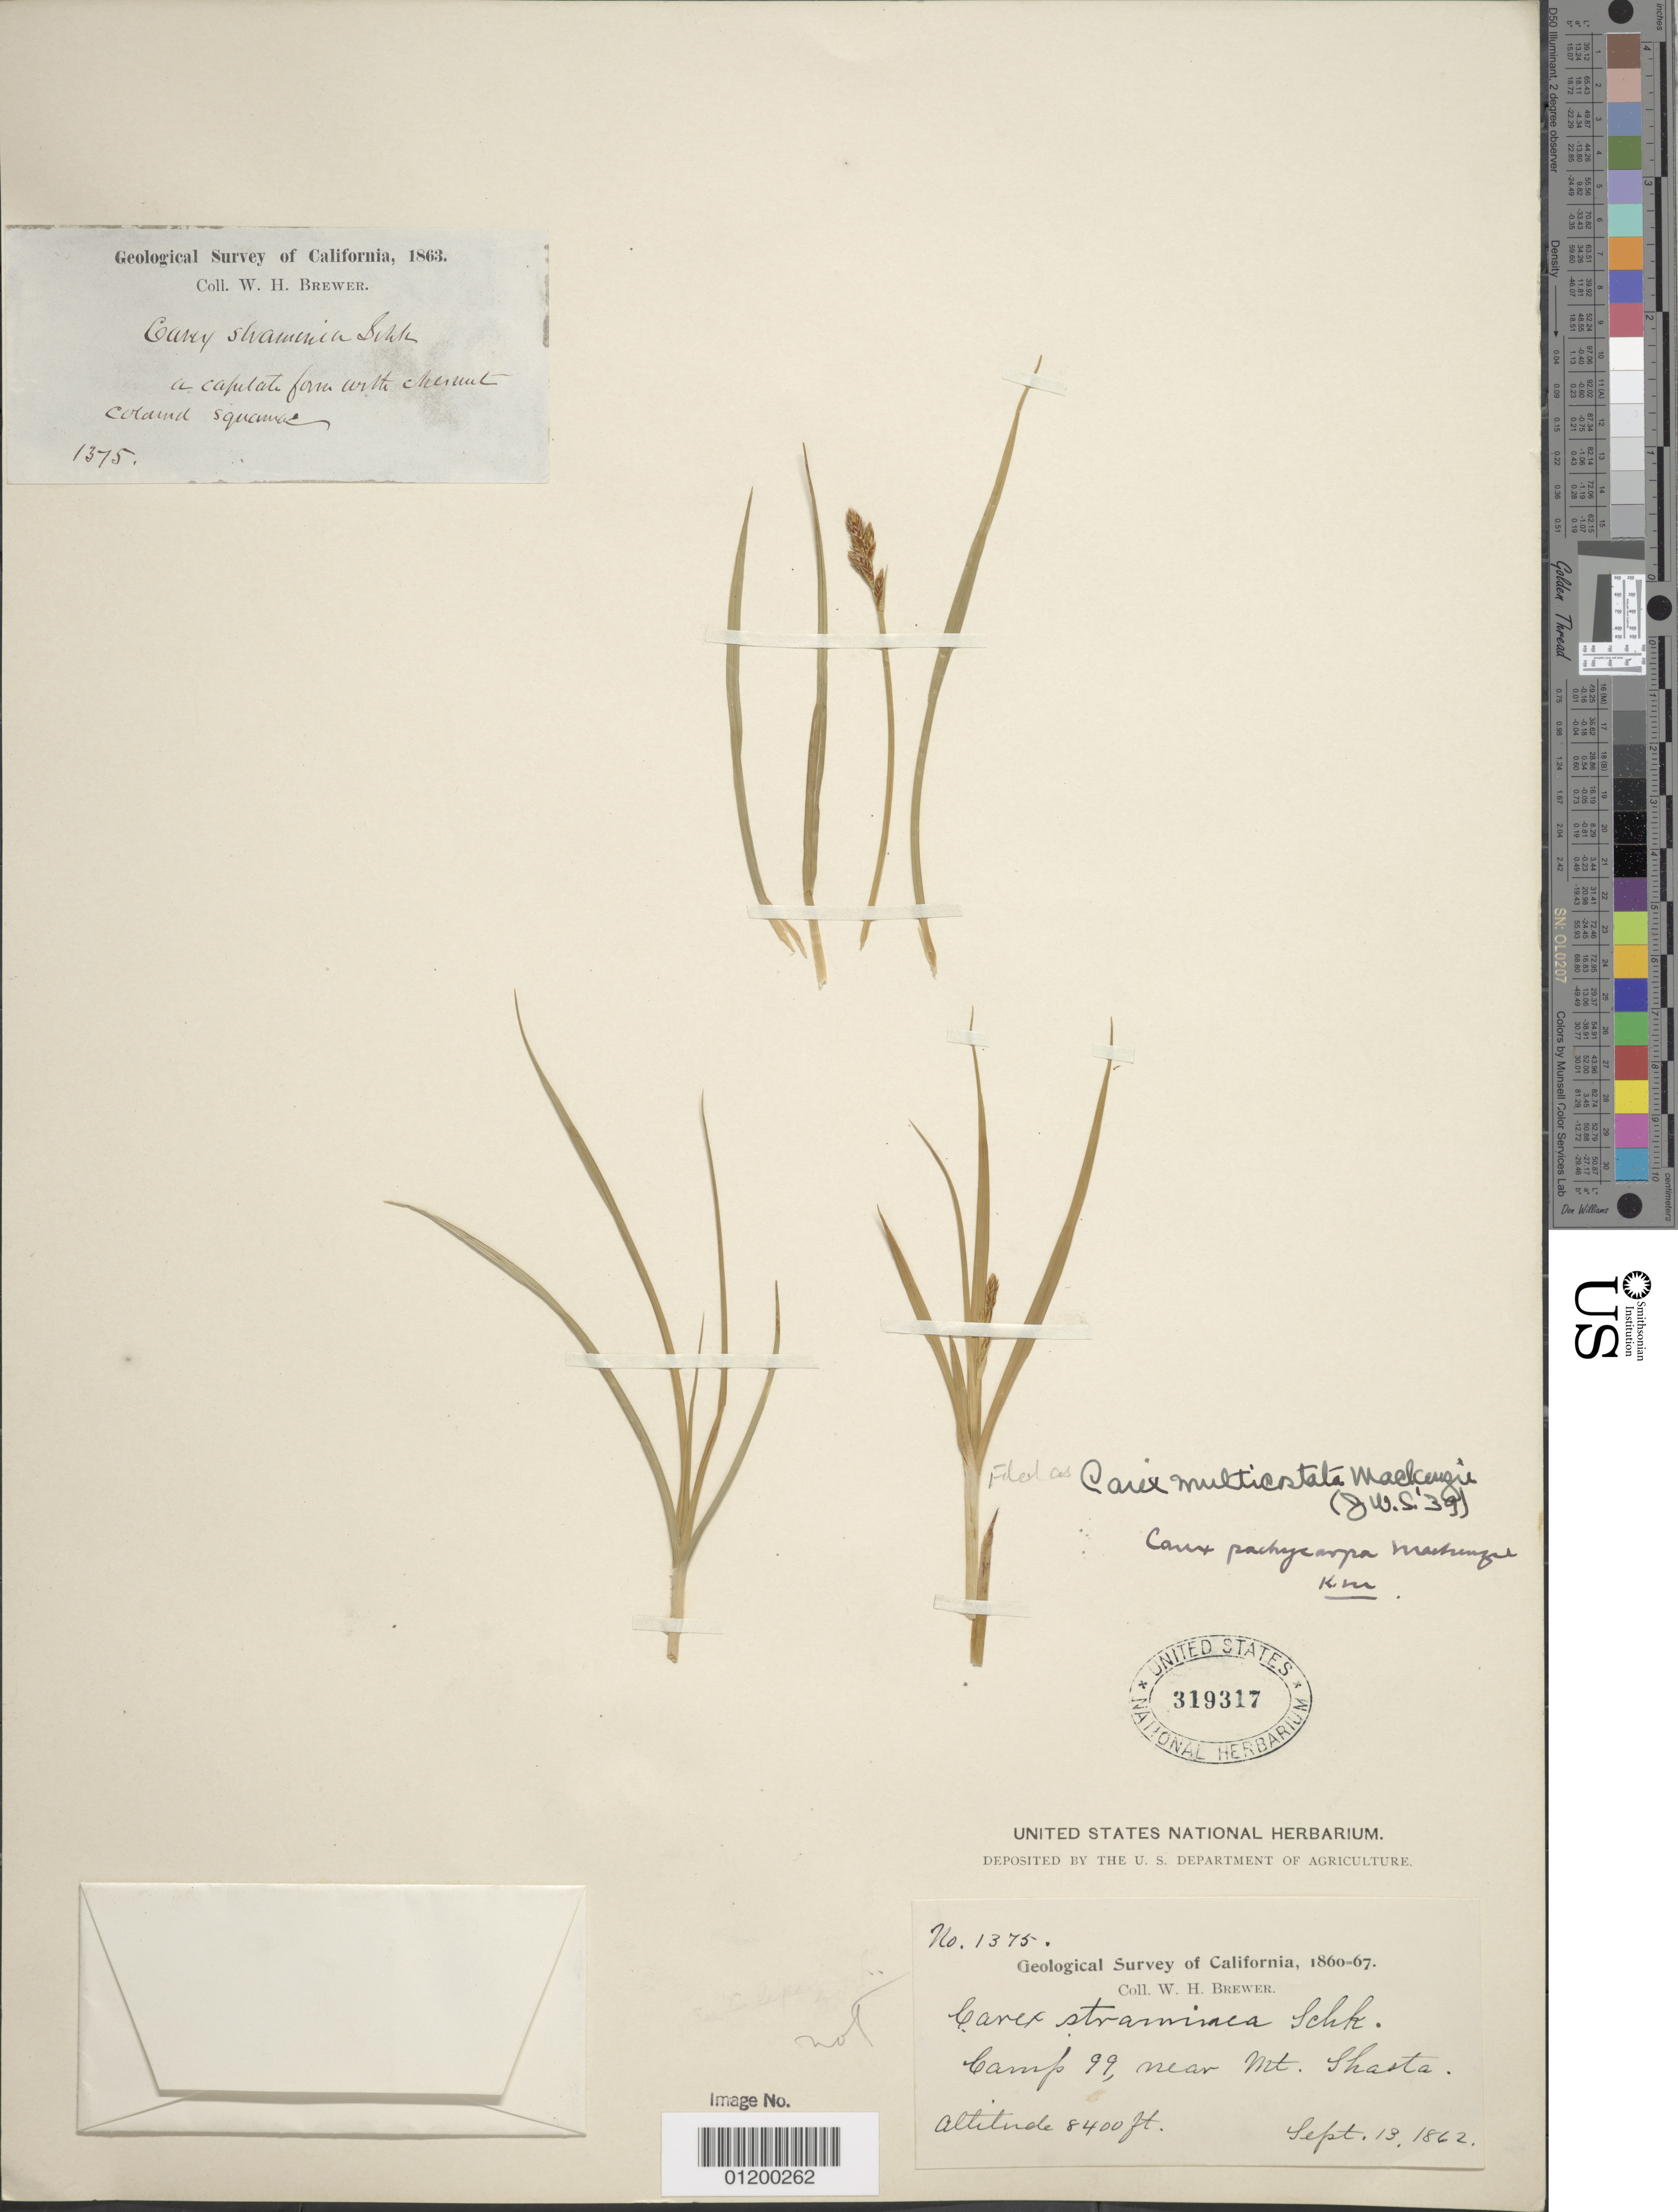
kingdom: Plantae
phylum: Tracheophyta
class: Liliopsida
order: Poales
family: Cyperaceae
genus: Carex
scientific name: Carex multicostata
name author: Mack.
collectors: W. H. Brewer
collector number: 1375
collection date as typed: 13 Sep 1862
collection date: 1862-09-13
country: United States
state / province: California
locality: Near Mt. Shasta, Camp 99.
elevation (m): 2560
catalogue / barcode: US 319317